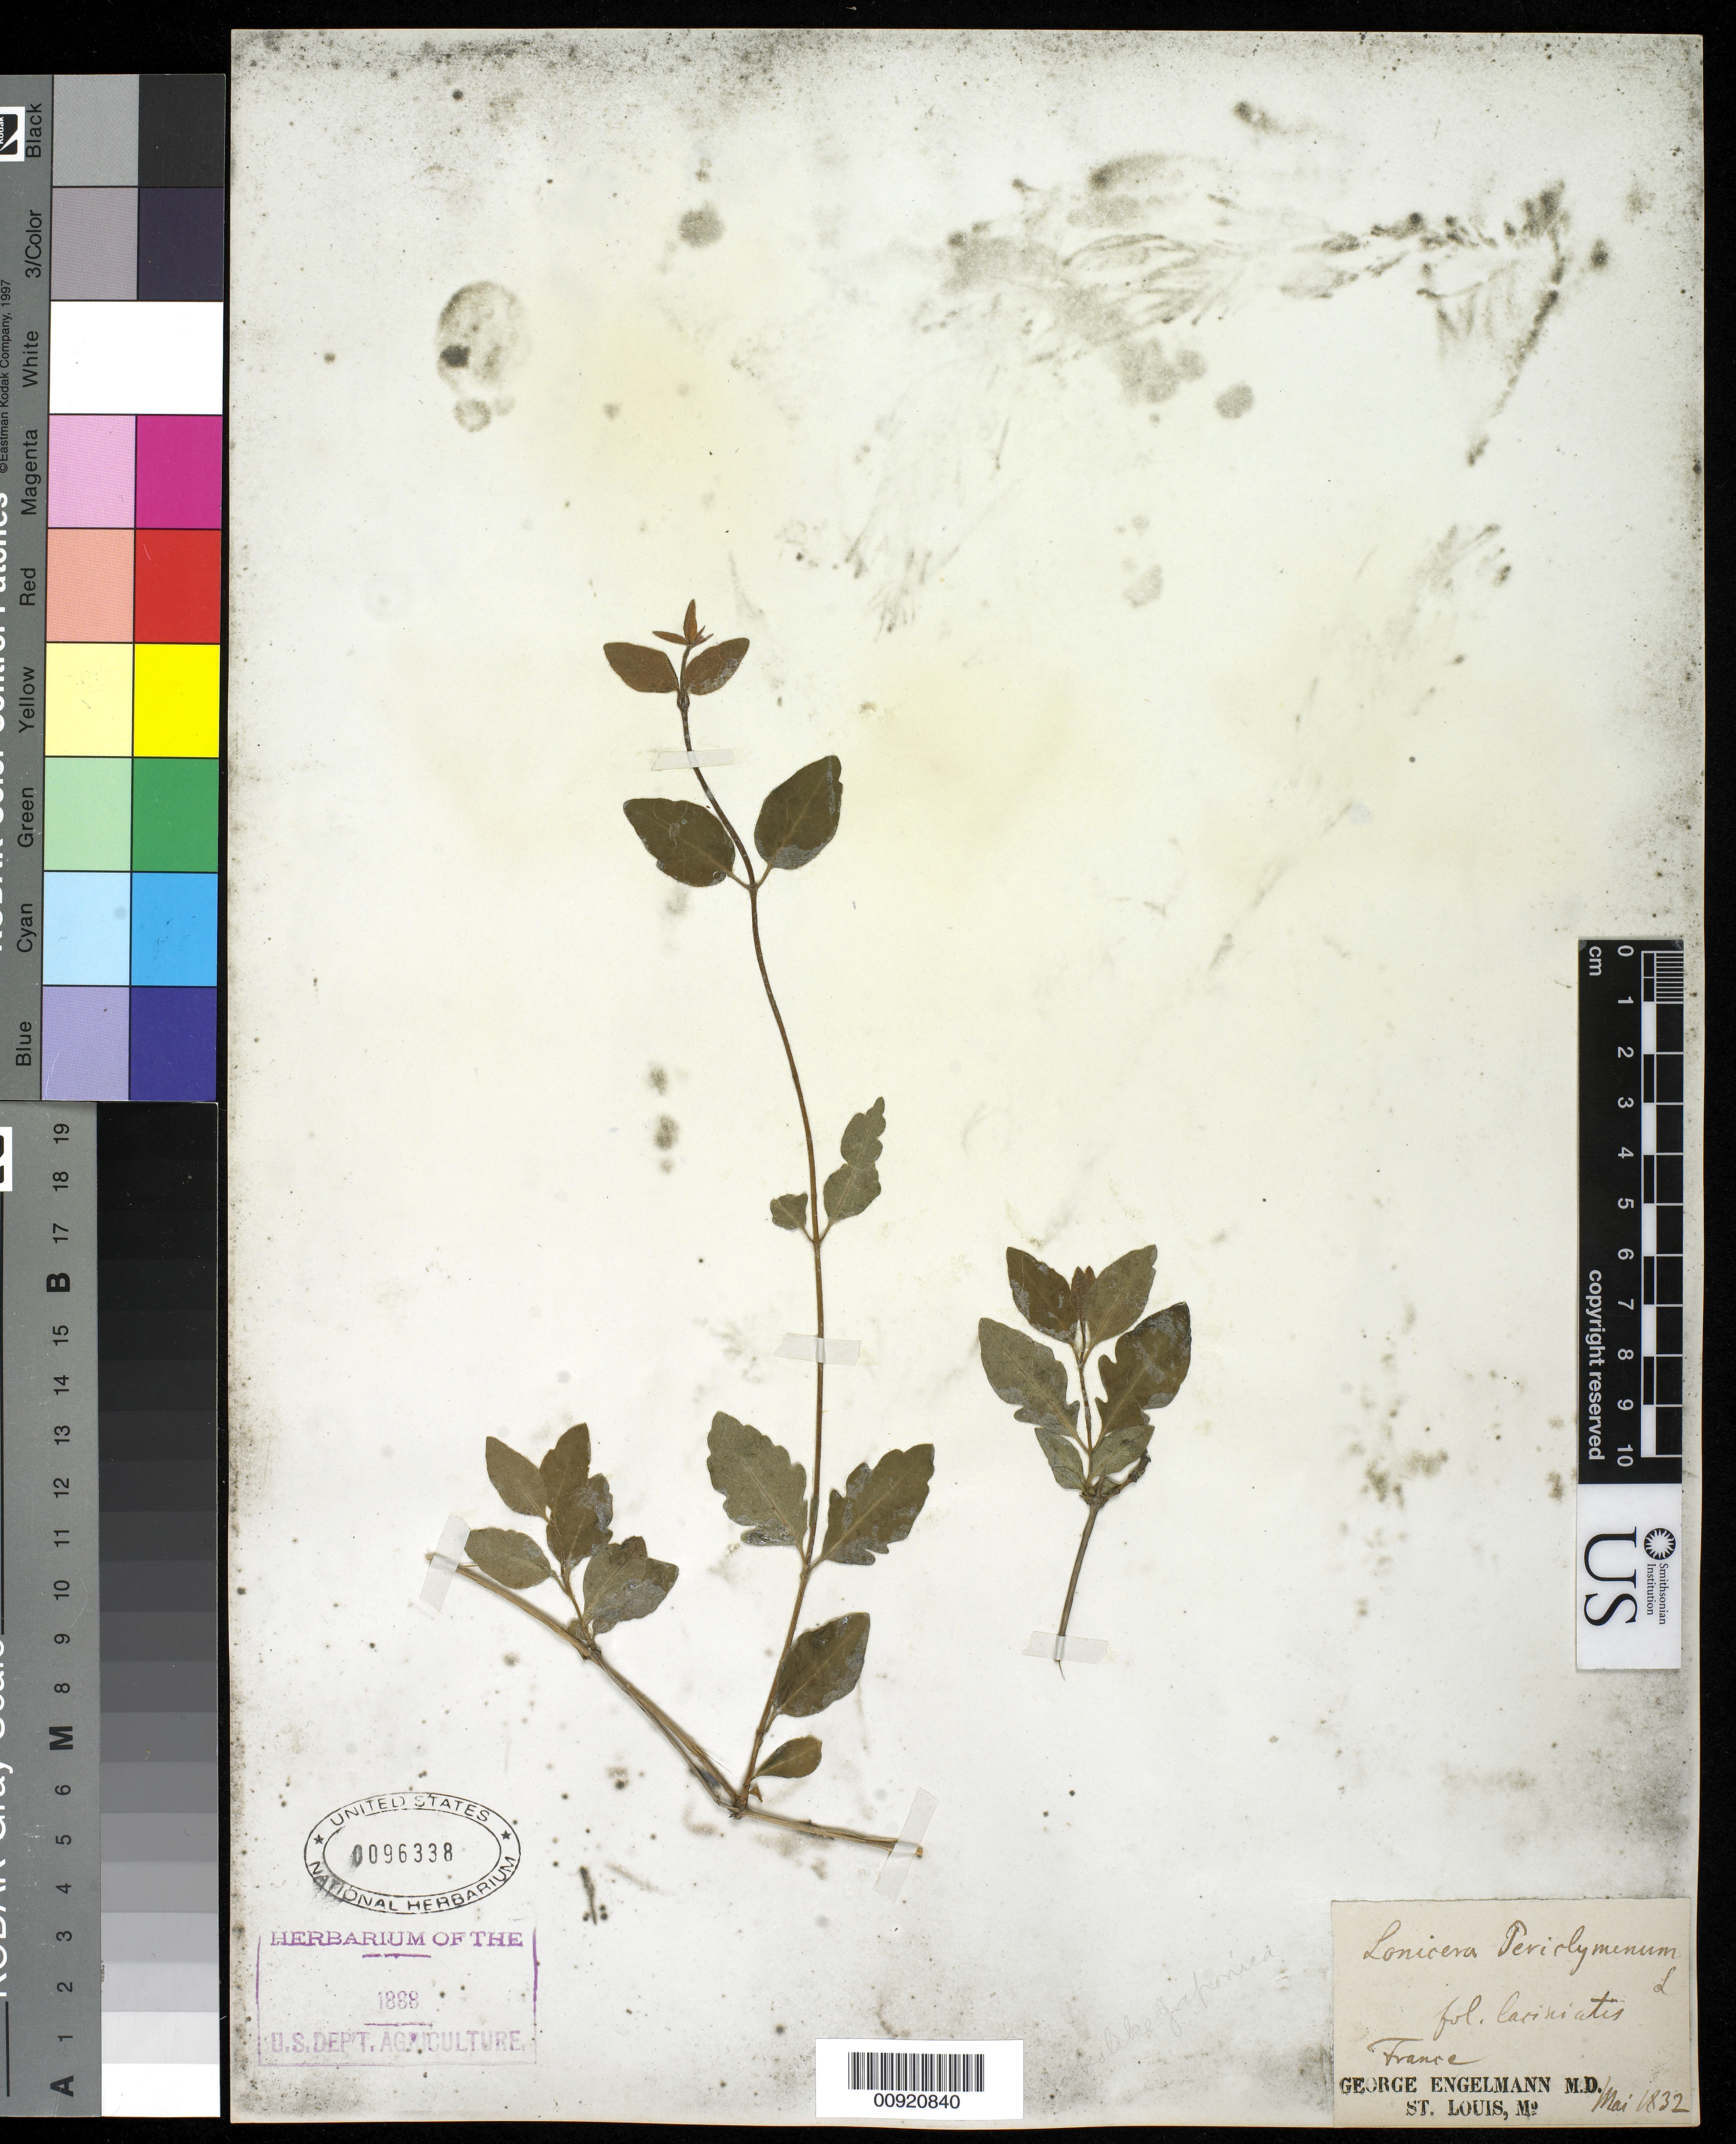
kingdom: Plantae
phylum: Tracheophyta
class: Magnoliopsida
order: Dipsacales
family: Caprifoliaceae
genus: Lonicera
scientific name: Lonicera periclymenum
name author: L.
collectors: G. Engelmann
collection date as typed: May 1832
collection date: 1832-05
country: France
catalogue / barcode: US 96338